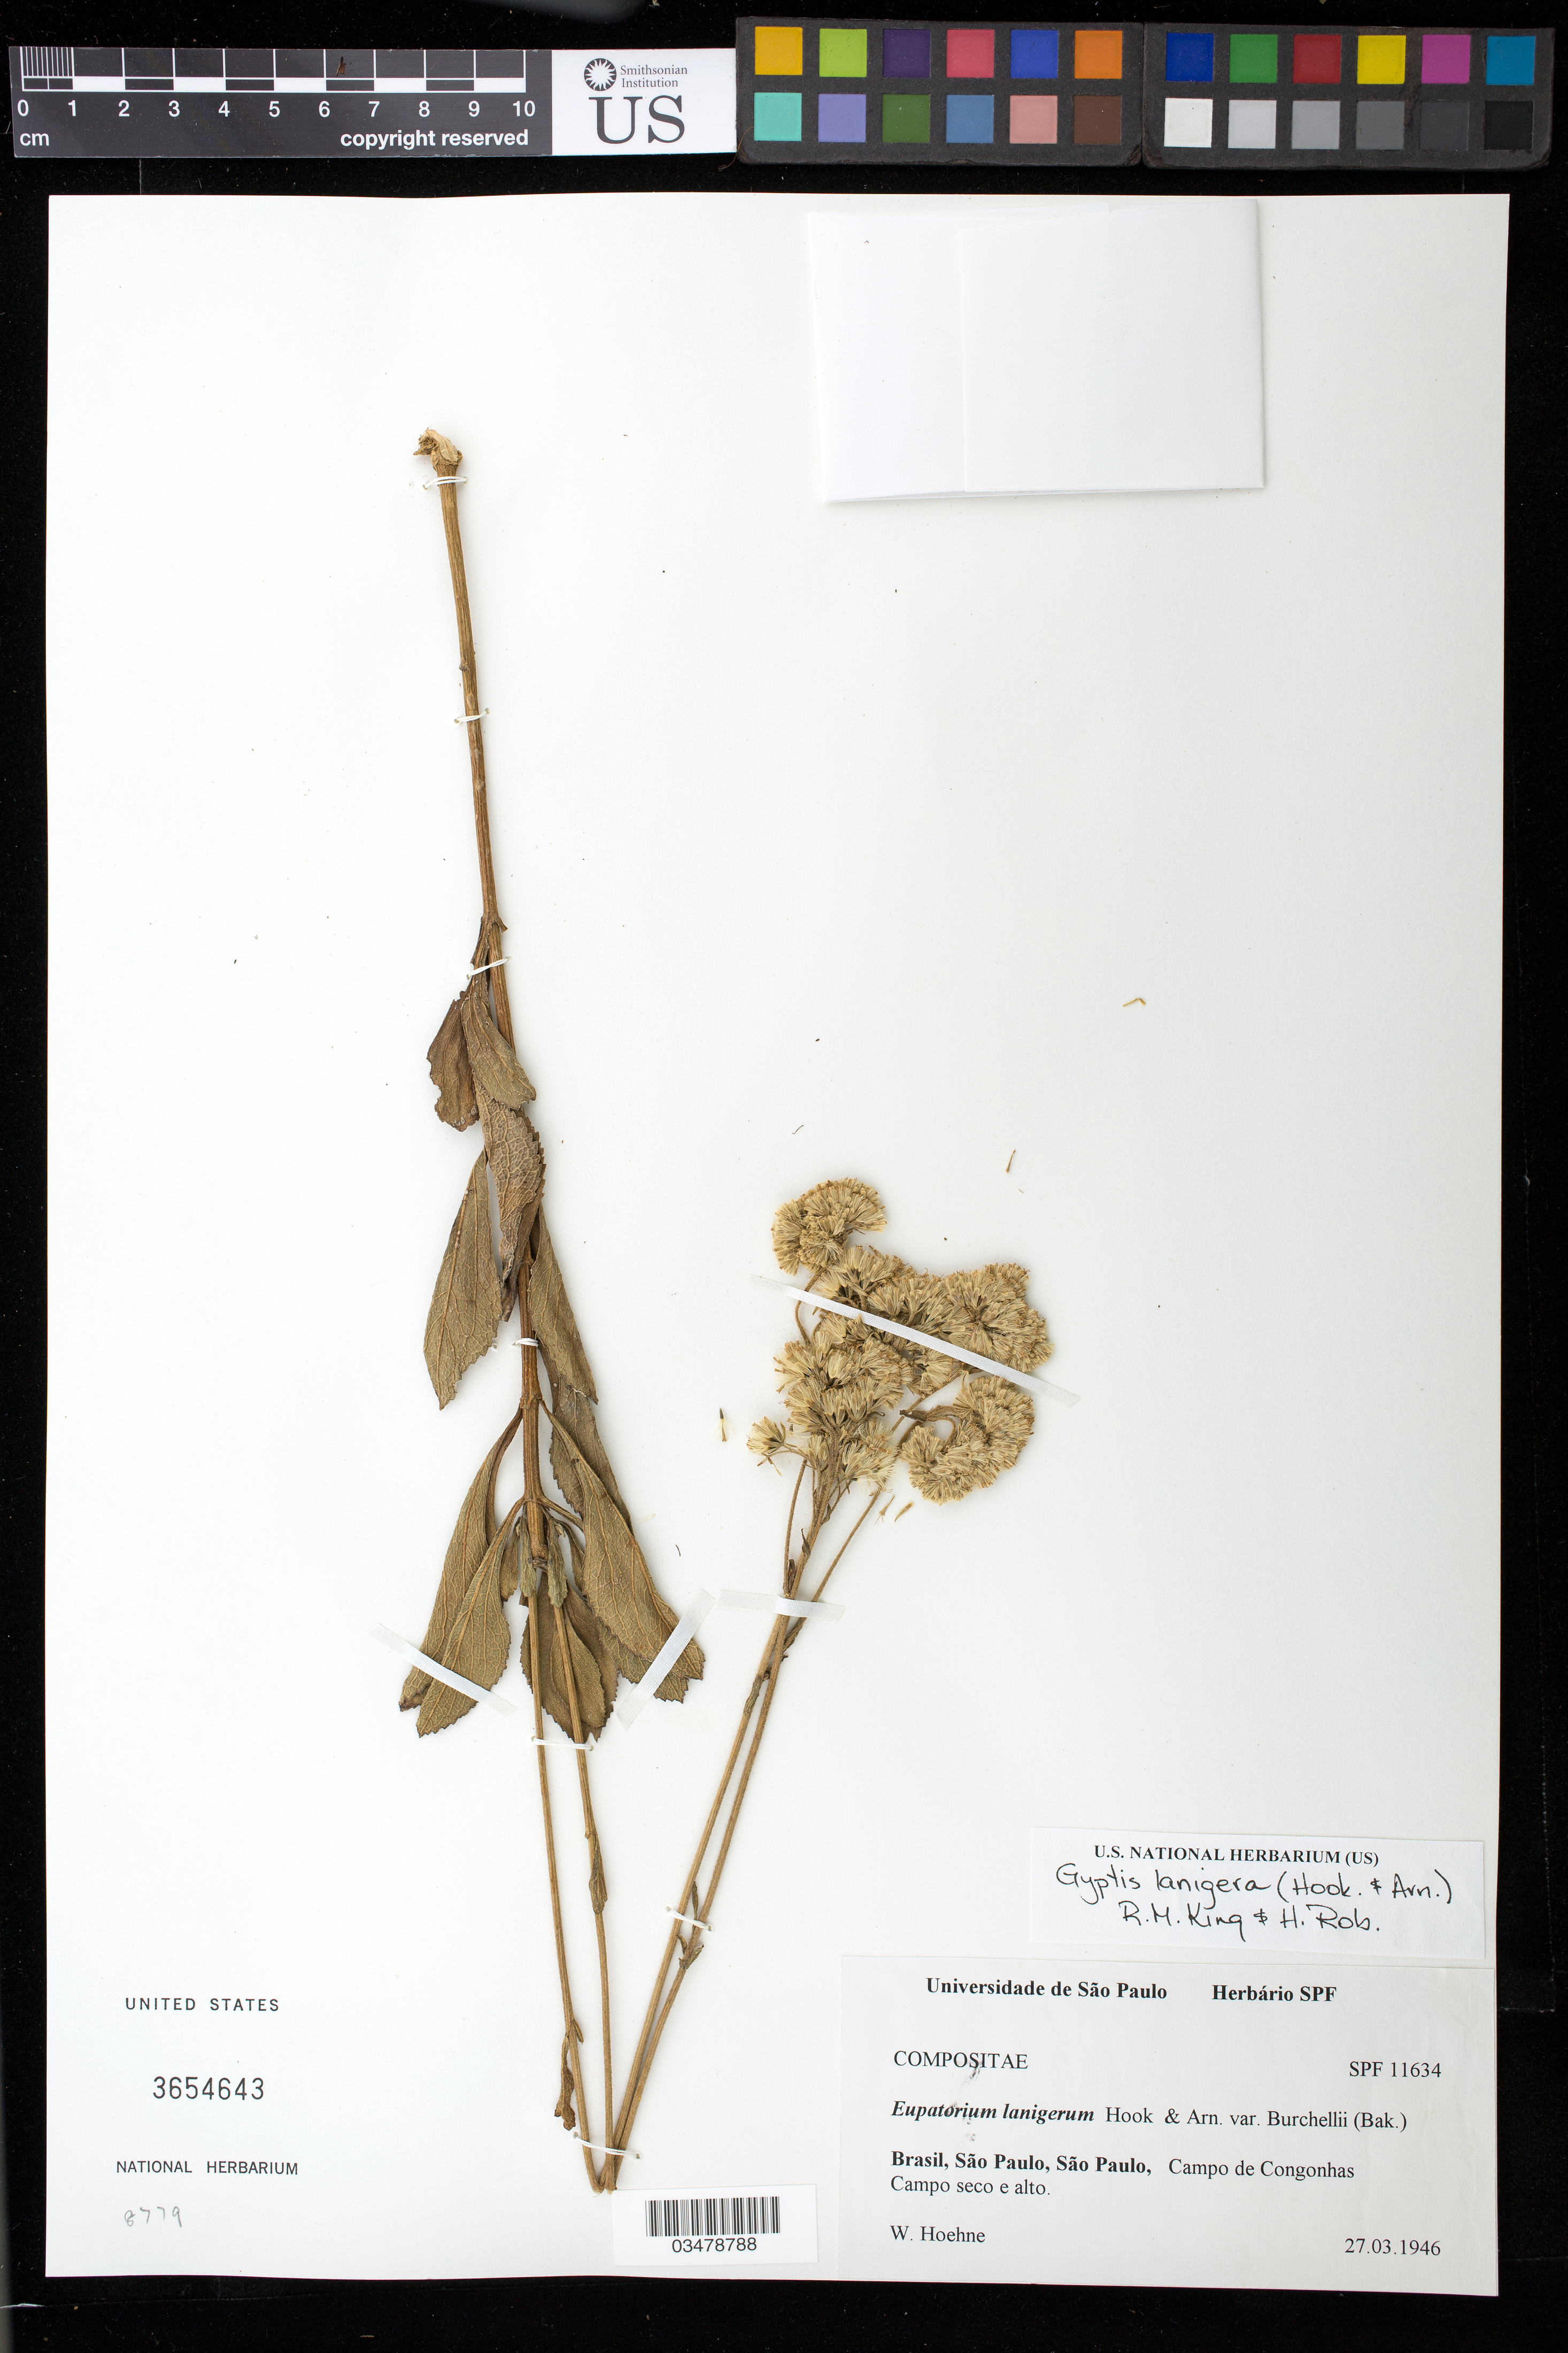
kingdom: Plantae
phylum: Tracheophyta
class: Magnoliopsida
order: Asterales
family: Asteraceae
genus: Gyptis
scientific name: Gyptis lanigera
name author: (Hook. & Arn.) R.M. King & H. Rob.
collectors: W. Hoehne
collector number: SPF 11634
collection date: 1946-03-27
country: Brazil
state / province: São Paulo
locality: São Paulo, Campo de Congonhas Campo seco e alto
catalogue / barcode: US 3654643